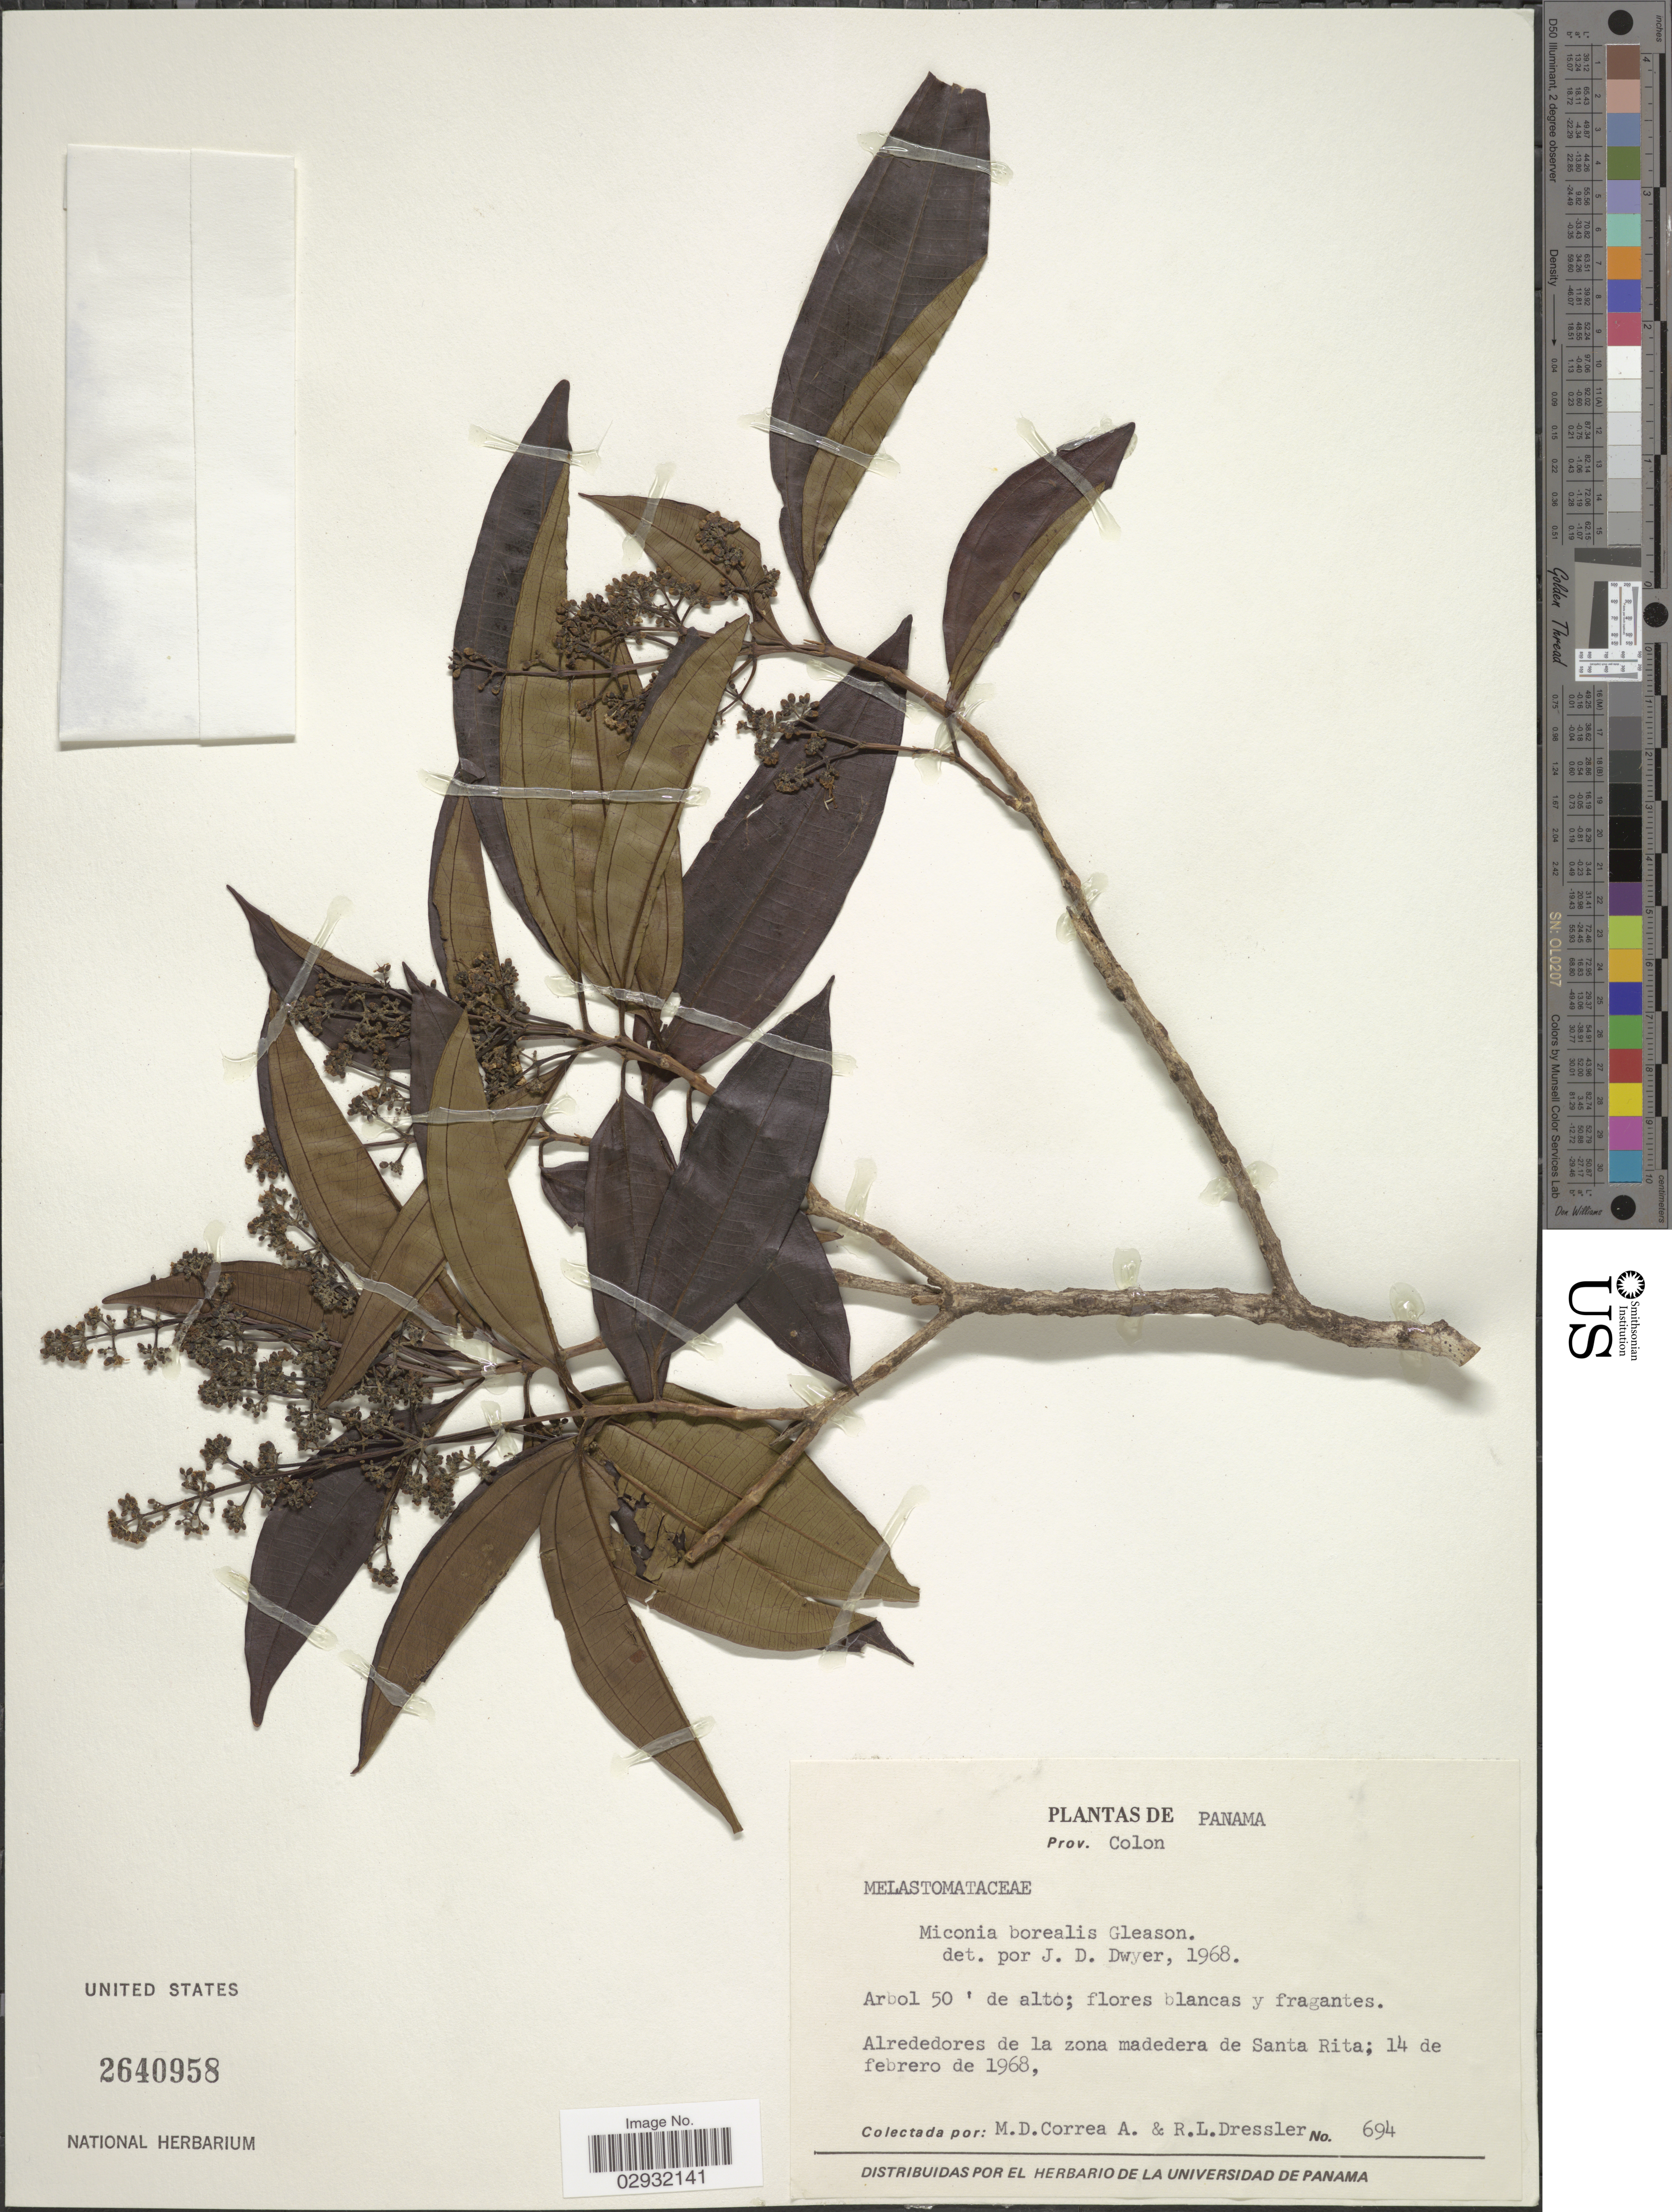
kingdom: Plantae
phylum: Tracheophyta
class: Magnoliopsida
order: Myrtales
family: Melastomataceae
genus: Miconia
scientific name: Miconia borealis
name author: Gleason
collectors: M. D. Corrêa-A. & R. Dressler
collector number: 694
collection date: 1968-02-14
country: Panama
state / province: Colón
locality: Prov. Colon, Alrededores de la zona madedera de Santa Rita.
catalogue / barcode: US 2640958